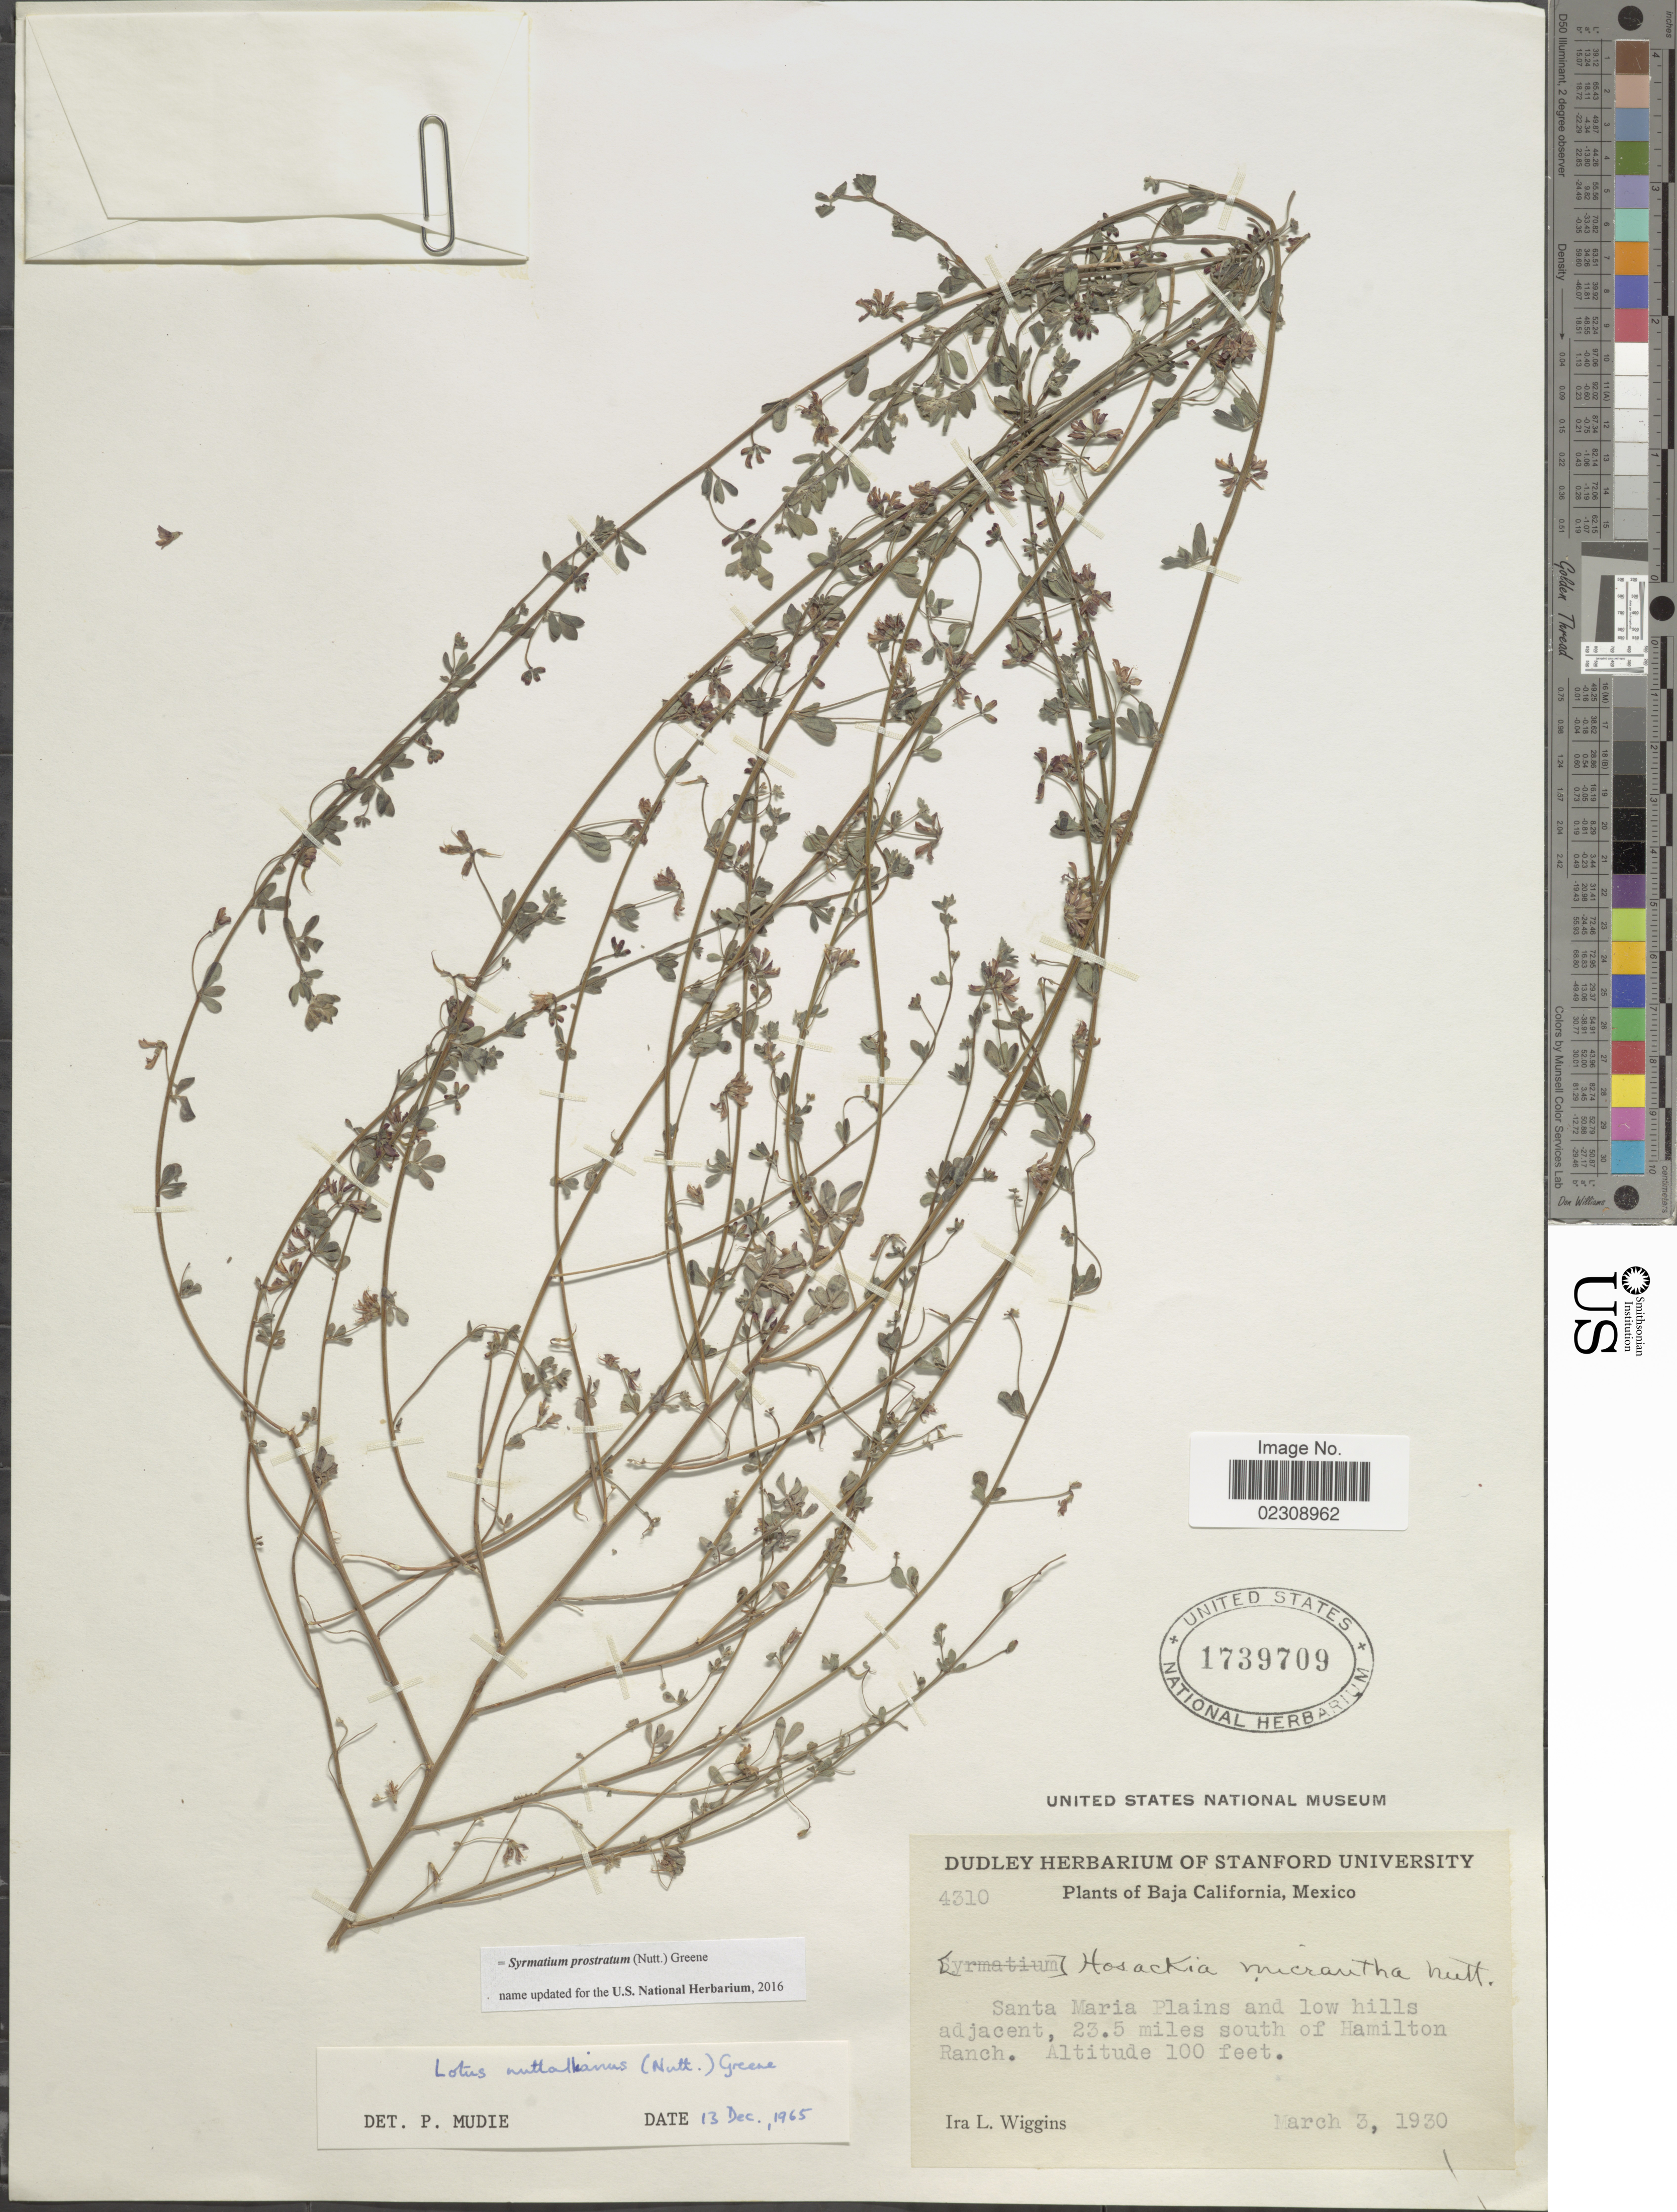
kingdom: Plantae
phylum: Tracheophyta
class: Magnoliopsida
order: Fabales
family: Fabaceae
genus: Syrmatium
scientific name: Syrmatium prostratum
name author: (Nutt.) Greene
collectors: I. L. Wiggins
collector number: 4310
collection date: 1930-03-03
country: Mexico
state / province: Baja California Norte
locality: Santa Maria Plains and low hills adjacent, 23.5 miles south of Hamilton Ranch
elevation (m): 30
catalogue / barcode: US 1739709